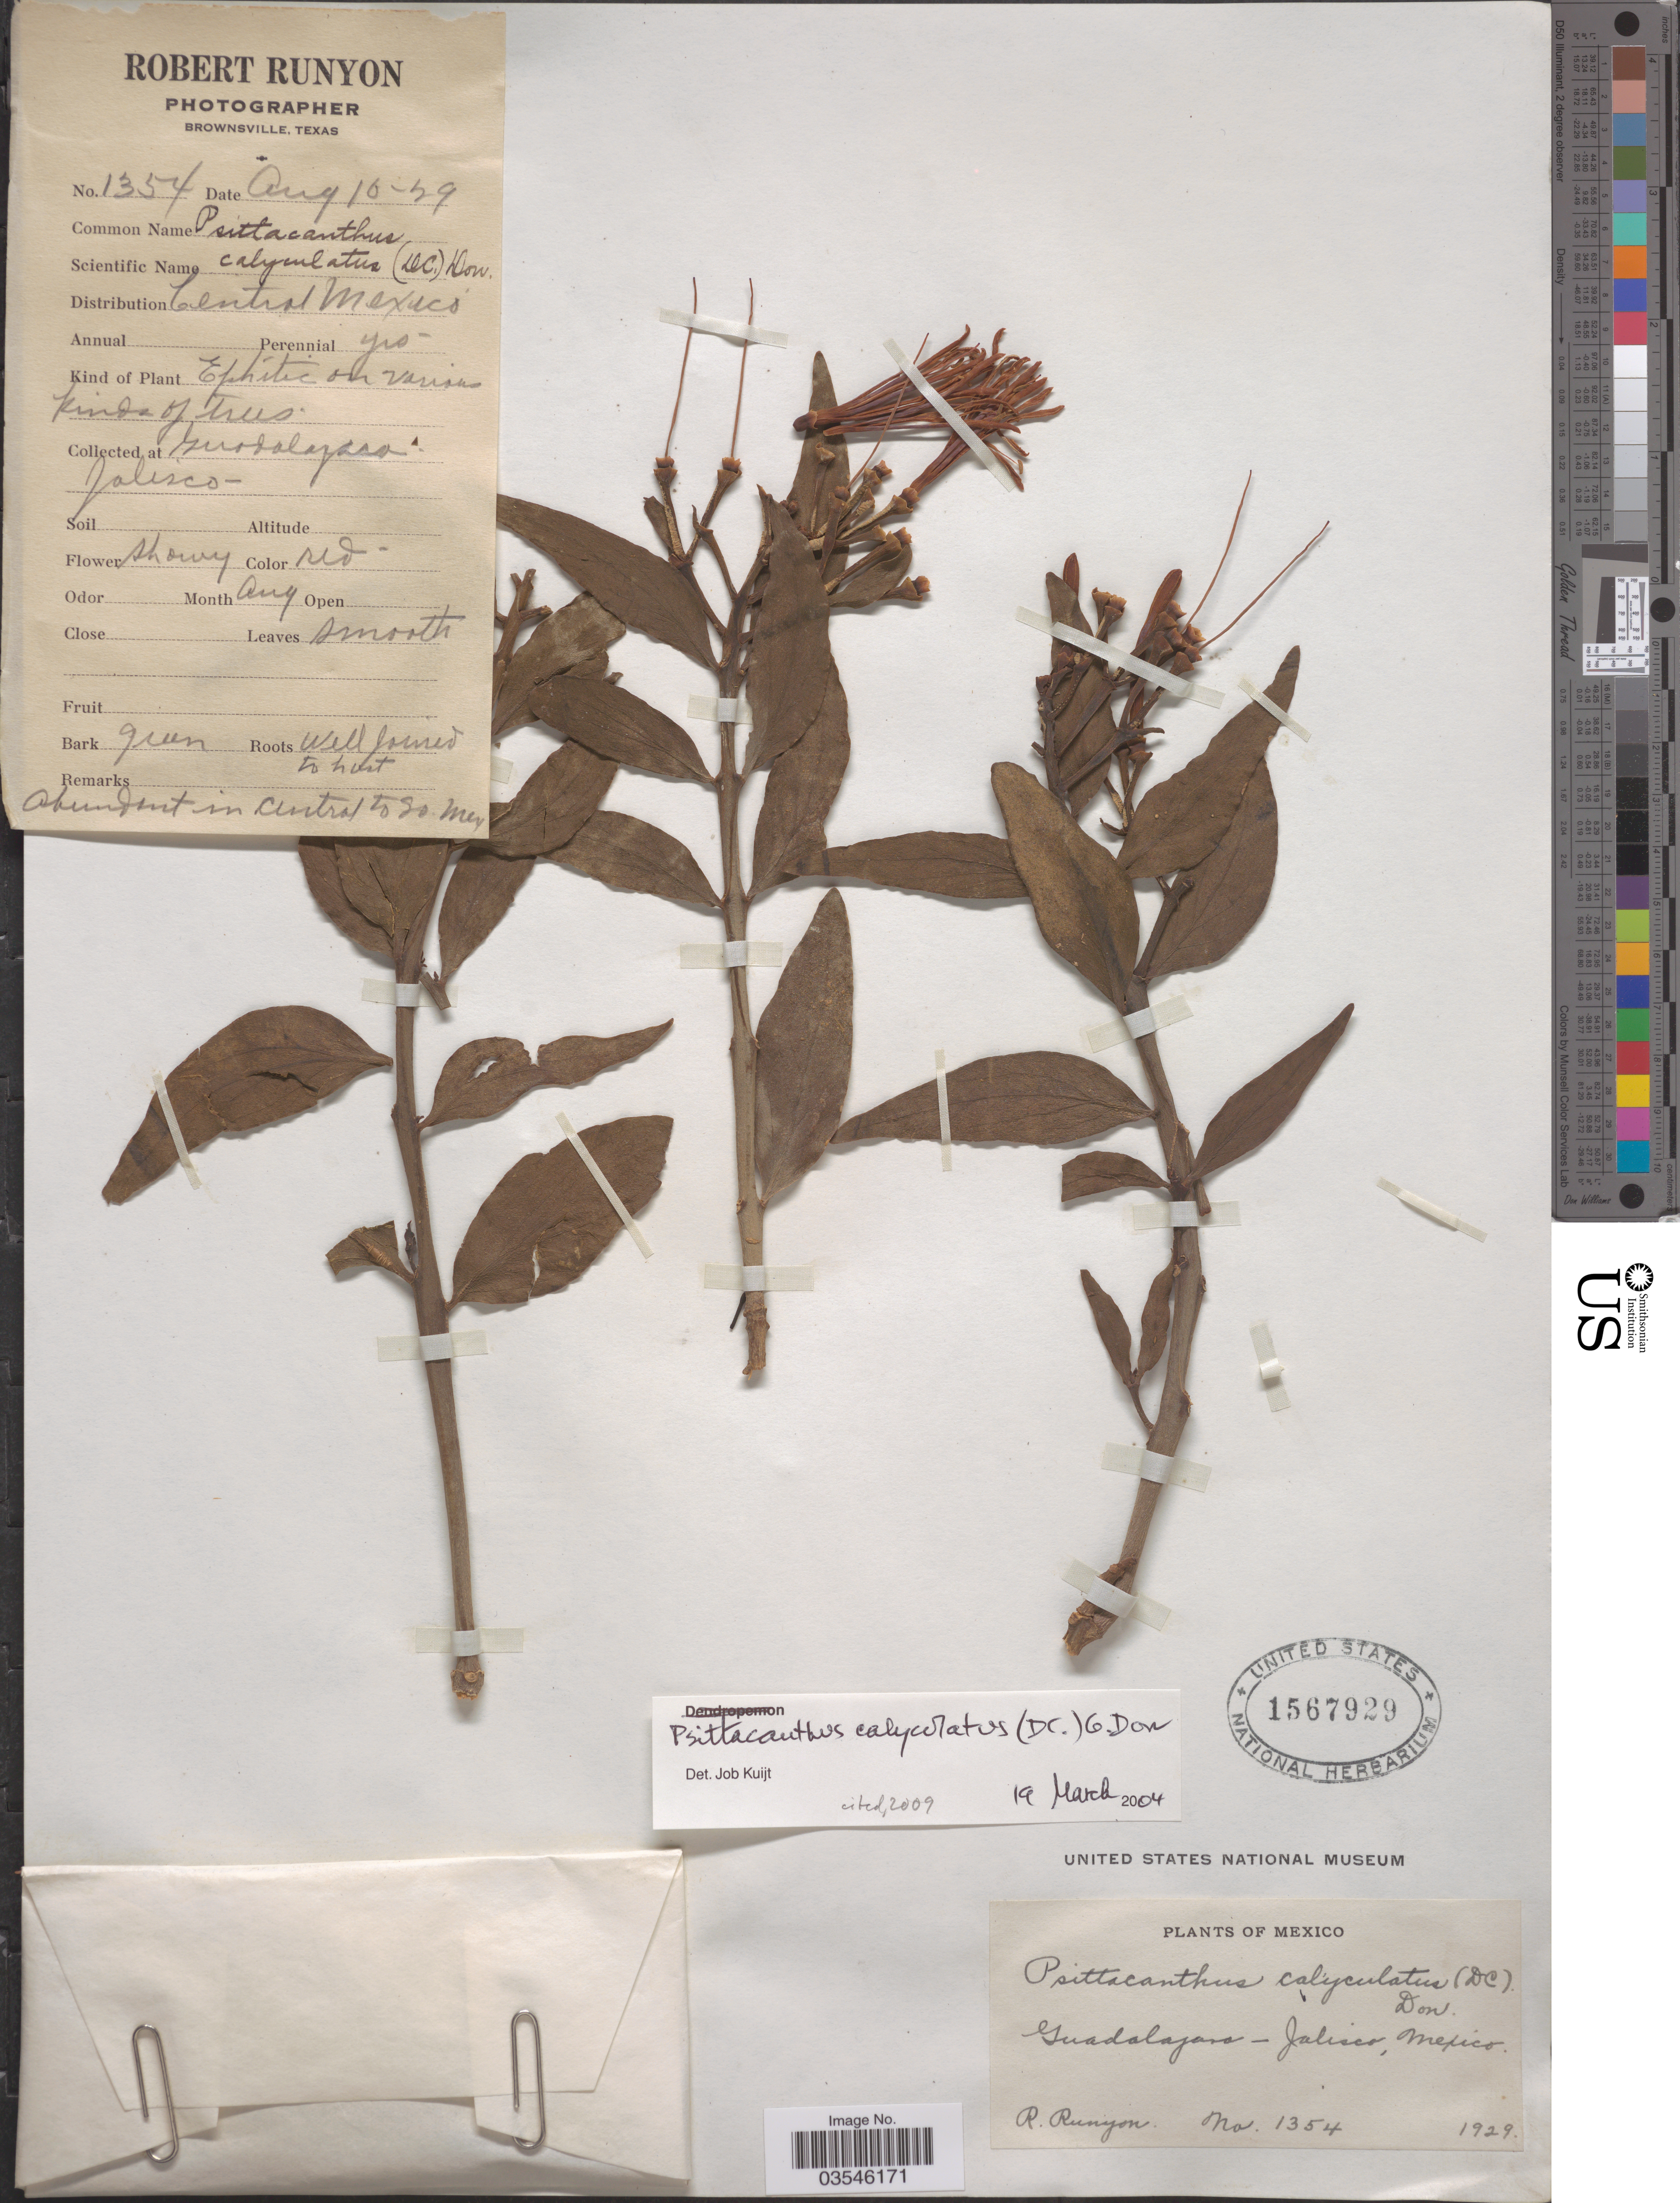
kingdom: Plantae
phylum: Tracheophyta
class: Magnoliopsida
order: Santalales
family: Loranthaceae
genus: Psittacanthus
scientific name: Psittacanthus calyculatus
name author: (DC.) G. Don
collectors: R. Runyon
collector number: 1354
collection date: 1929-08-16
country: Mexico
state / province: Jalisco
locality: Distribution Central Mexico. Guadalajara.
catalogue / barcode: US 1567929